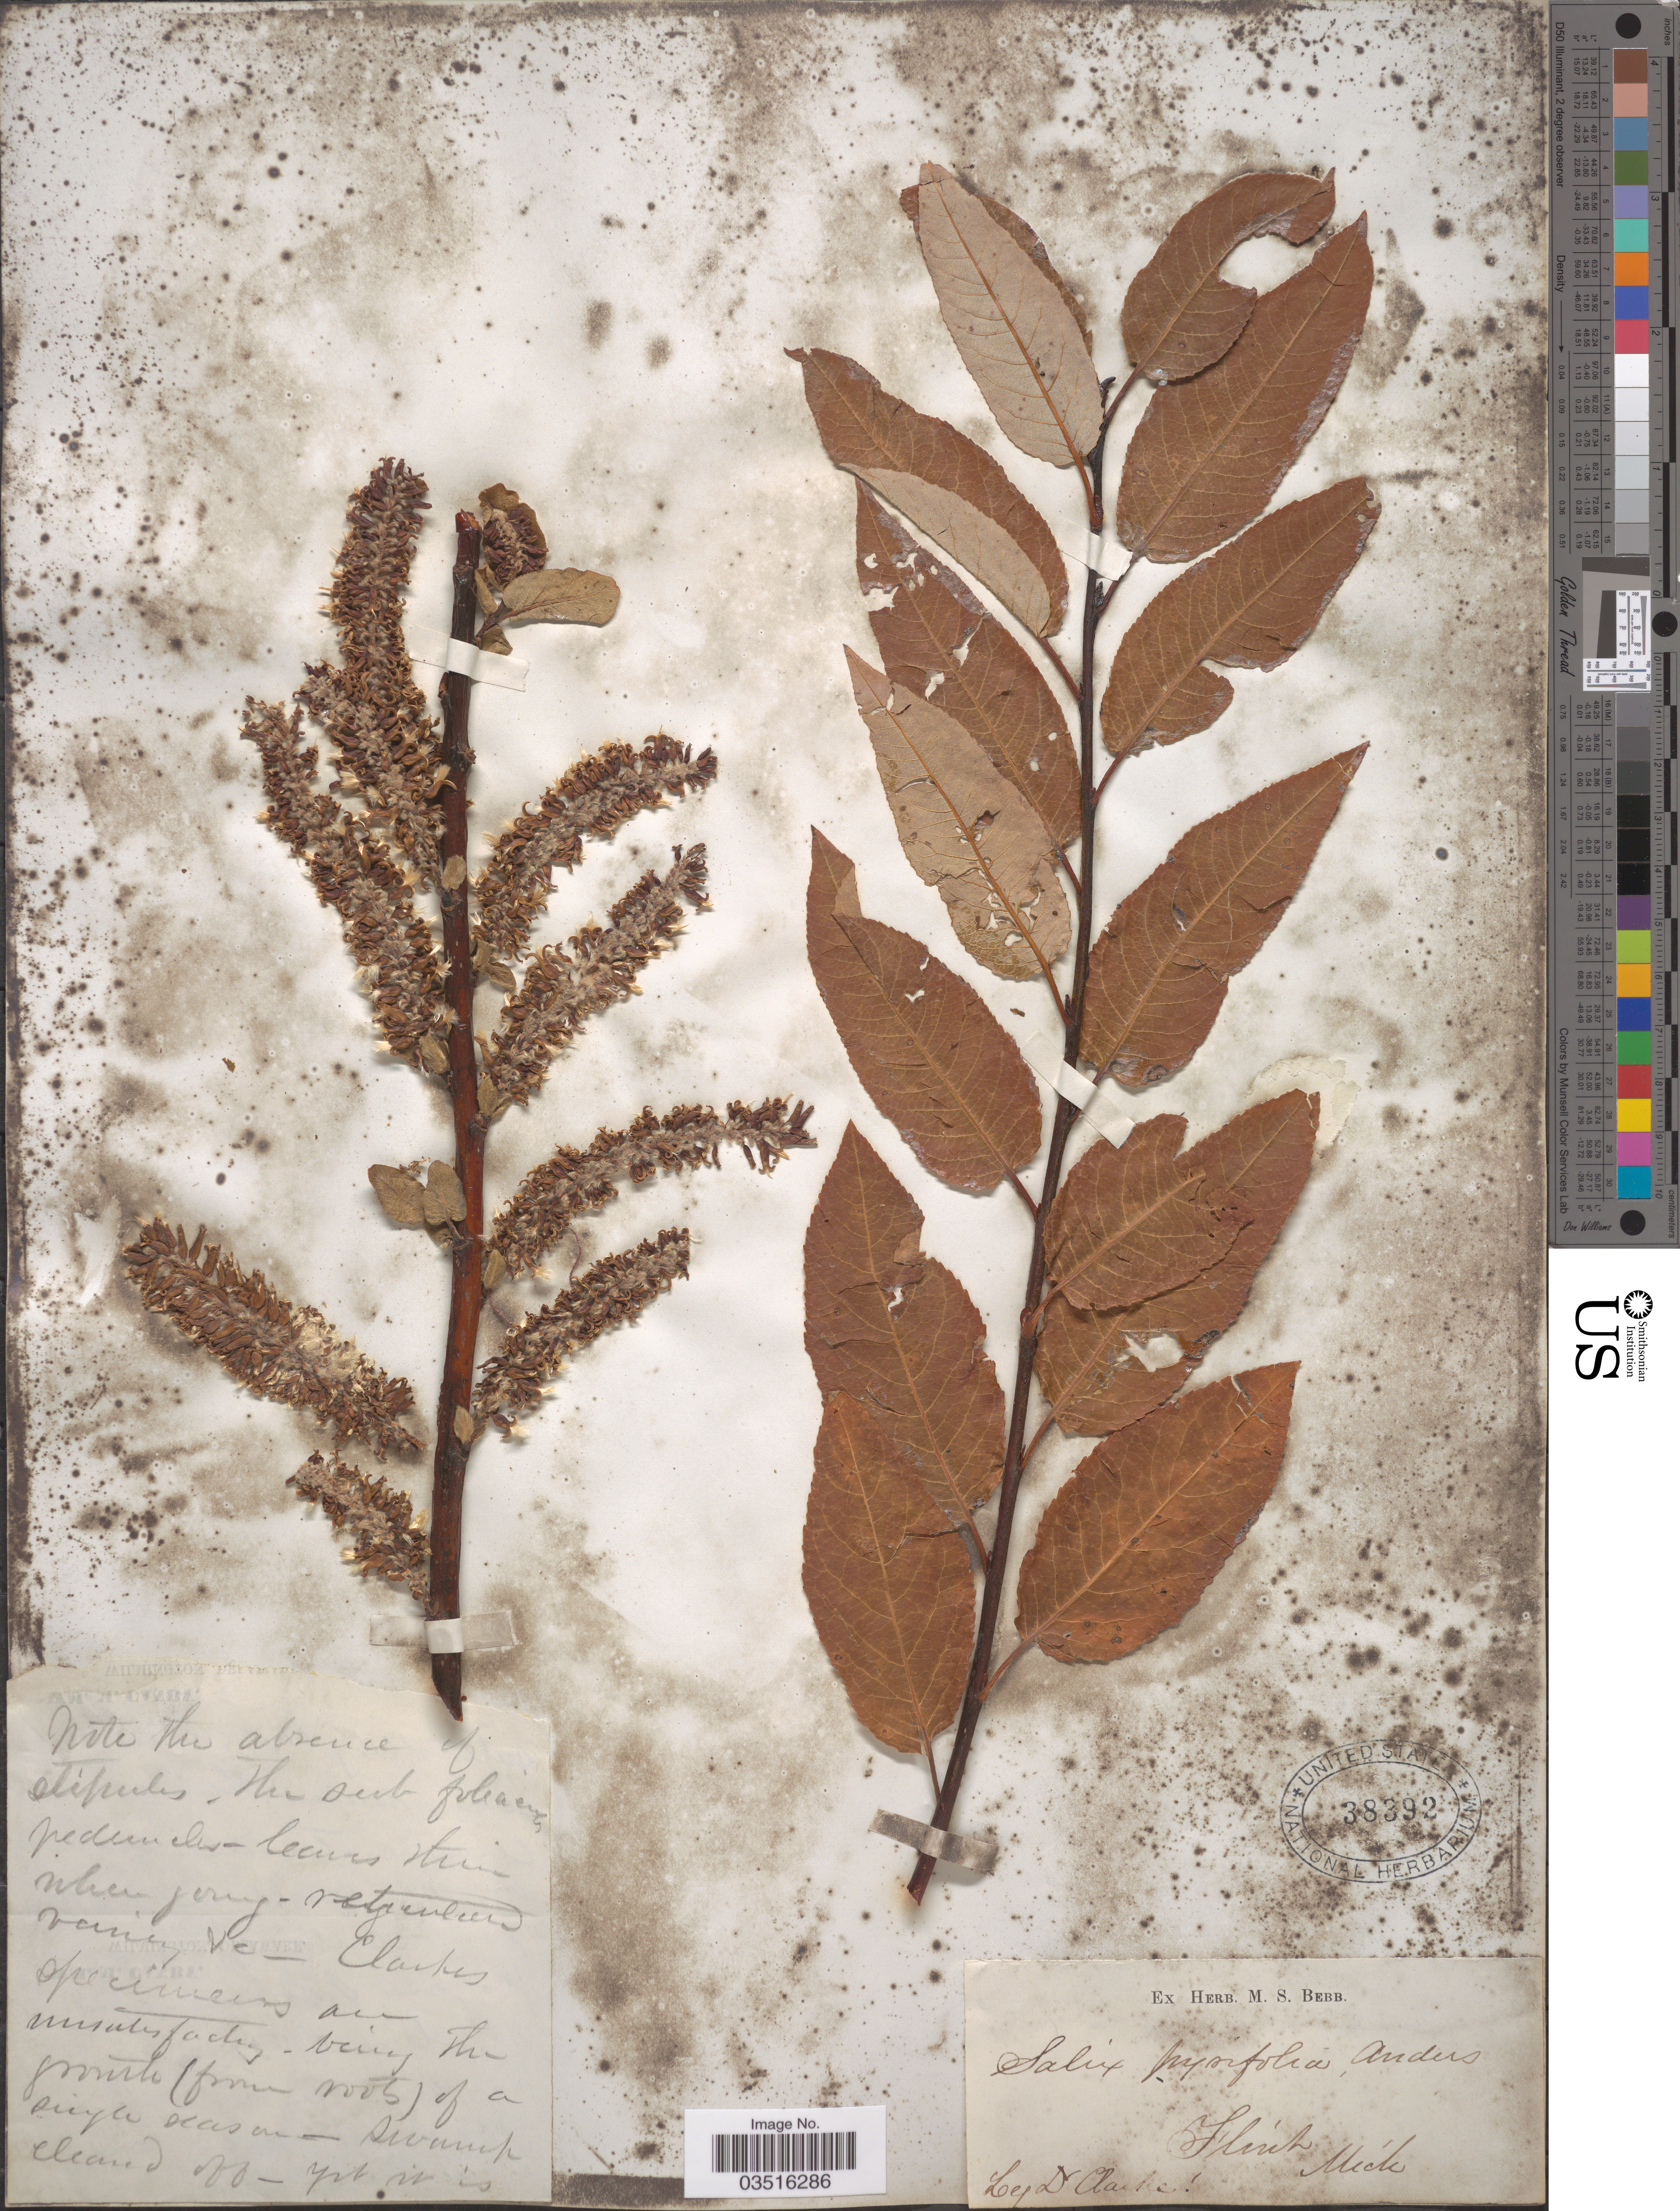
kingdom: Plantae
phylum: Tracheophyta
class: Magnoliopsida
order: Malpighiales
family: Salicaceae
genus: Salix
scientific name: Salix pyrifolia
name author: Ledeb.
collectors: Clarke, --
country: United States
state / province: Michigan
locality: Flint.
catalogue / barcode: US 38392